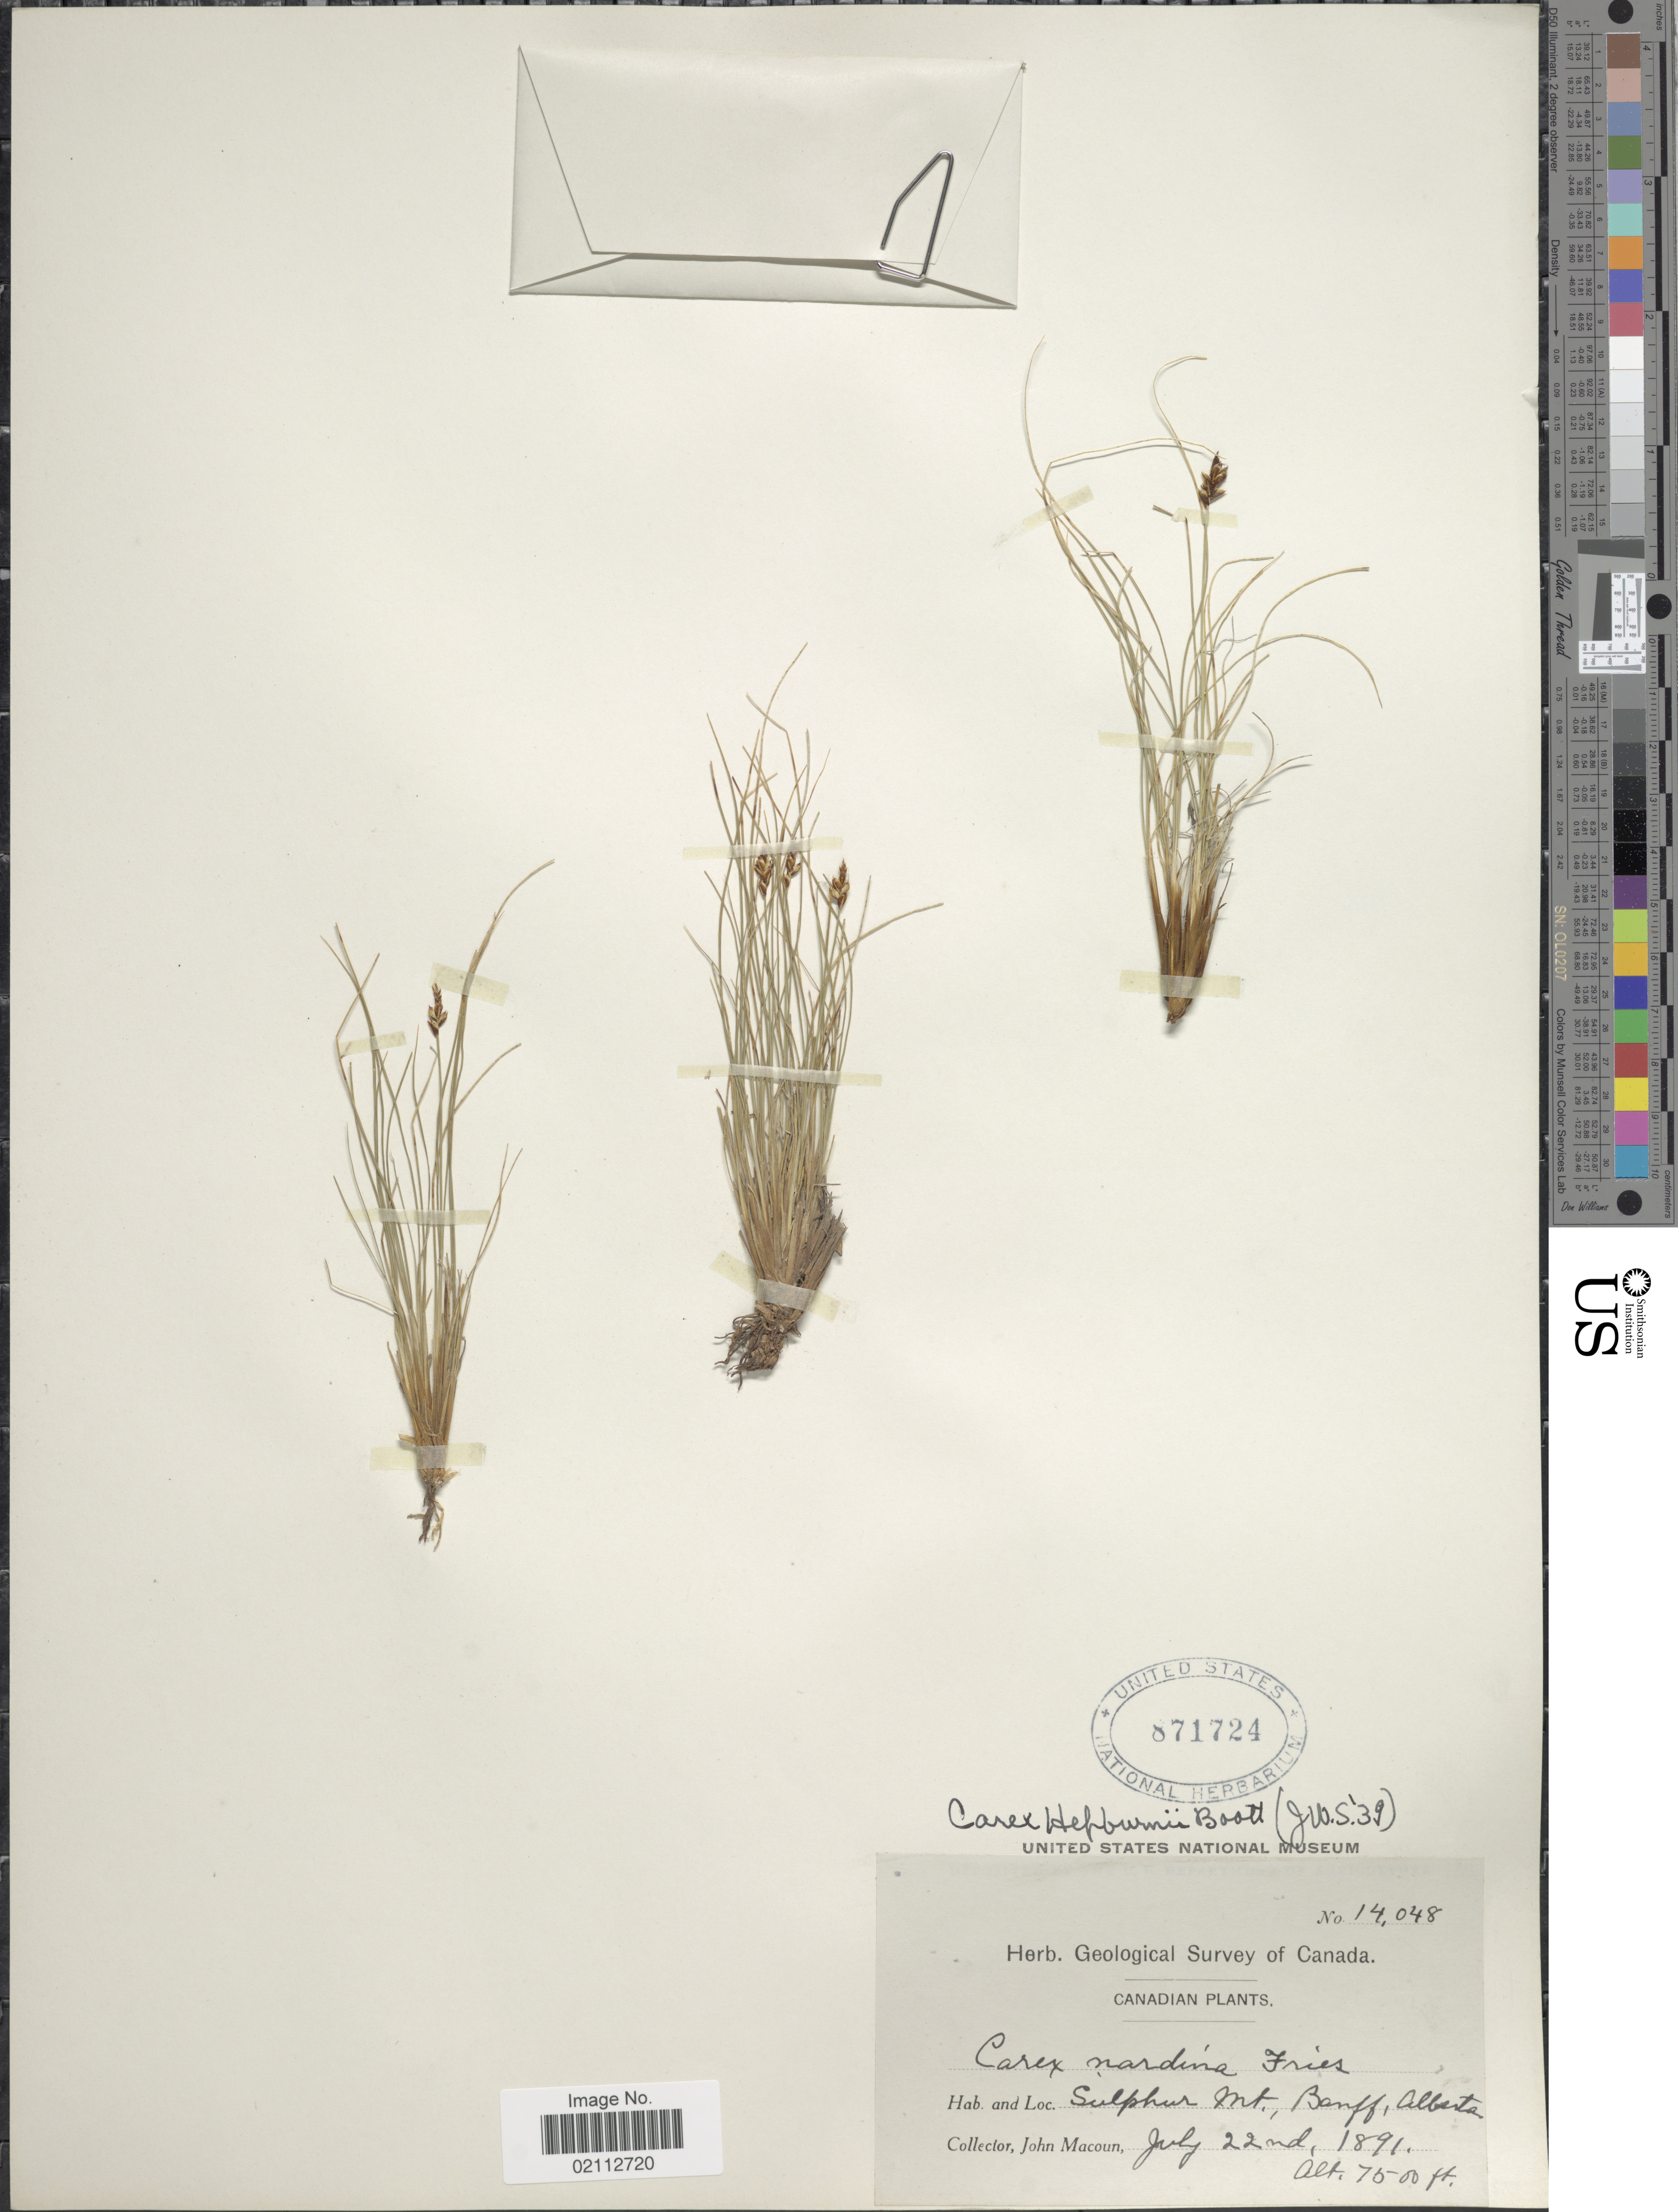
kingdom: Plantae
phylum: Tracheophyta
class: Liliopsida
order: Poales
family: Cyperaceae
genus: Carex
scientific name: Carex nardina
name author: (Hornem.) Fr.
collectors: J. Macoun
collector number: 14048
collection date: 1891-07-22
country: Canada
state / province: Alberta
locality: Sulphur Mt., Banff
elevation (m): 2286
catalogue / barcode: US 871724